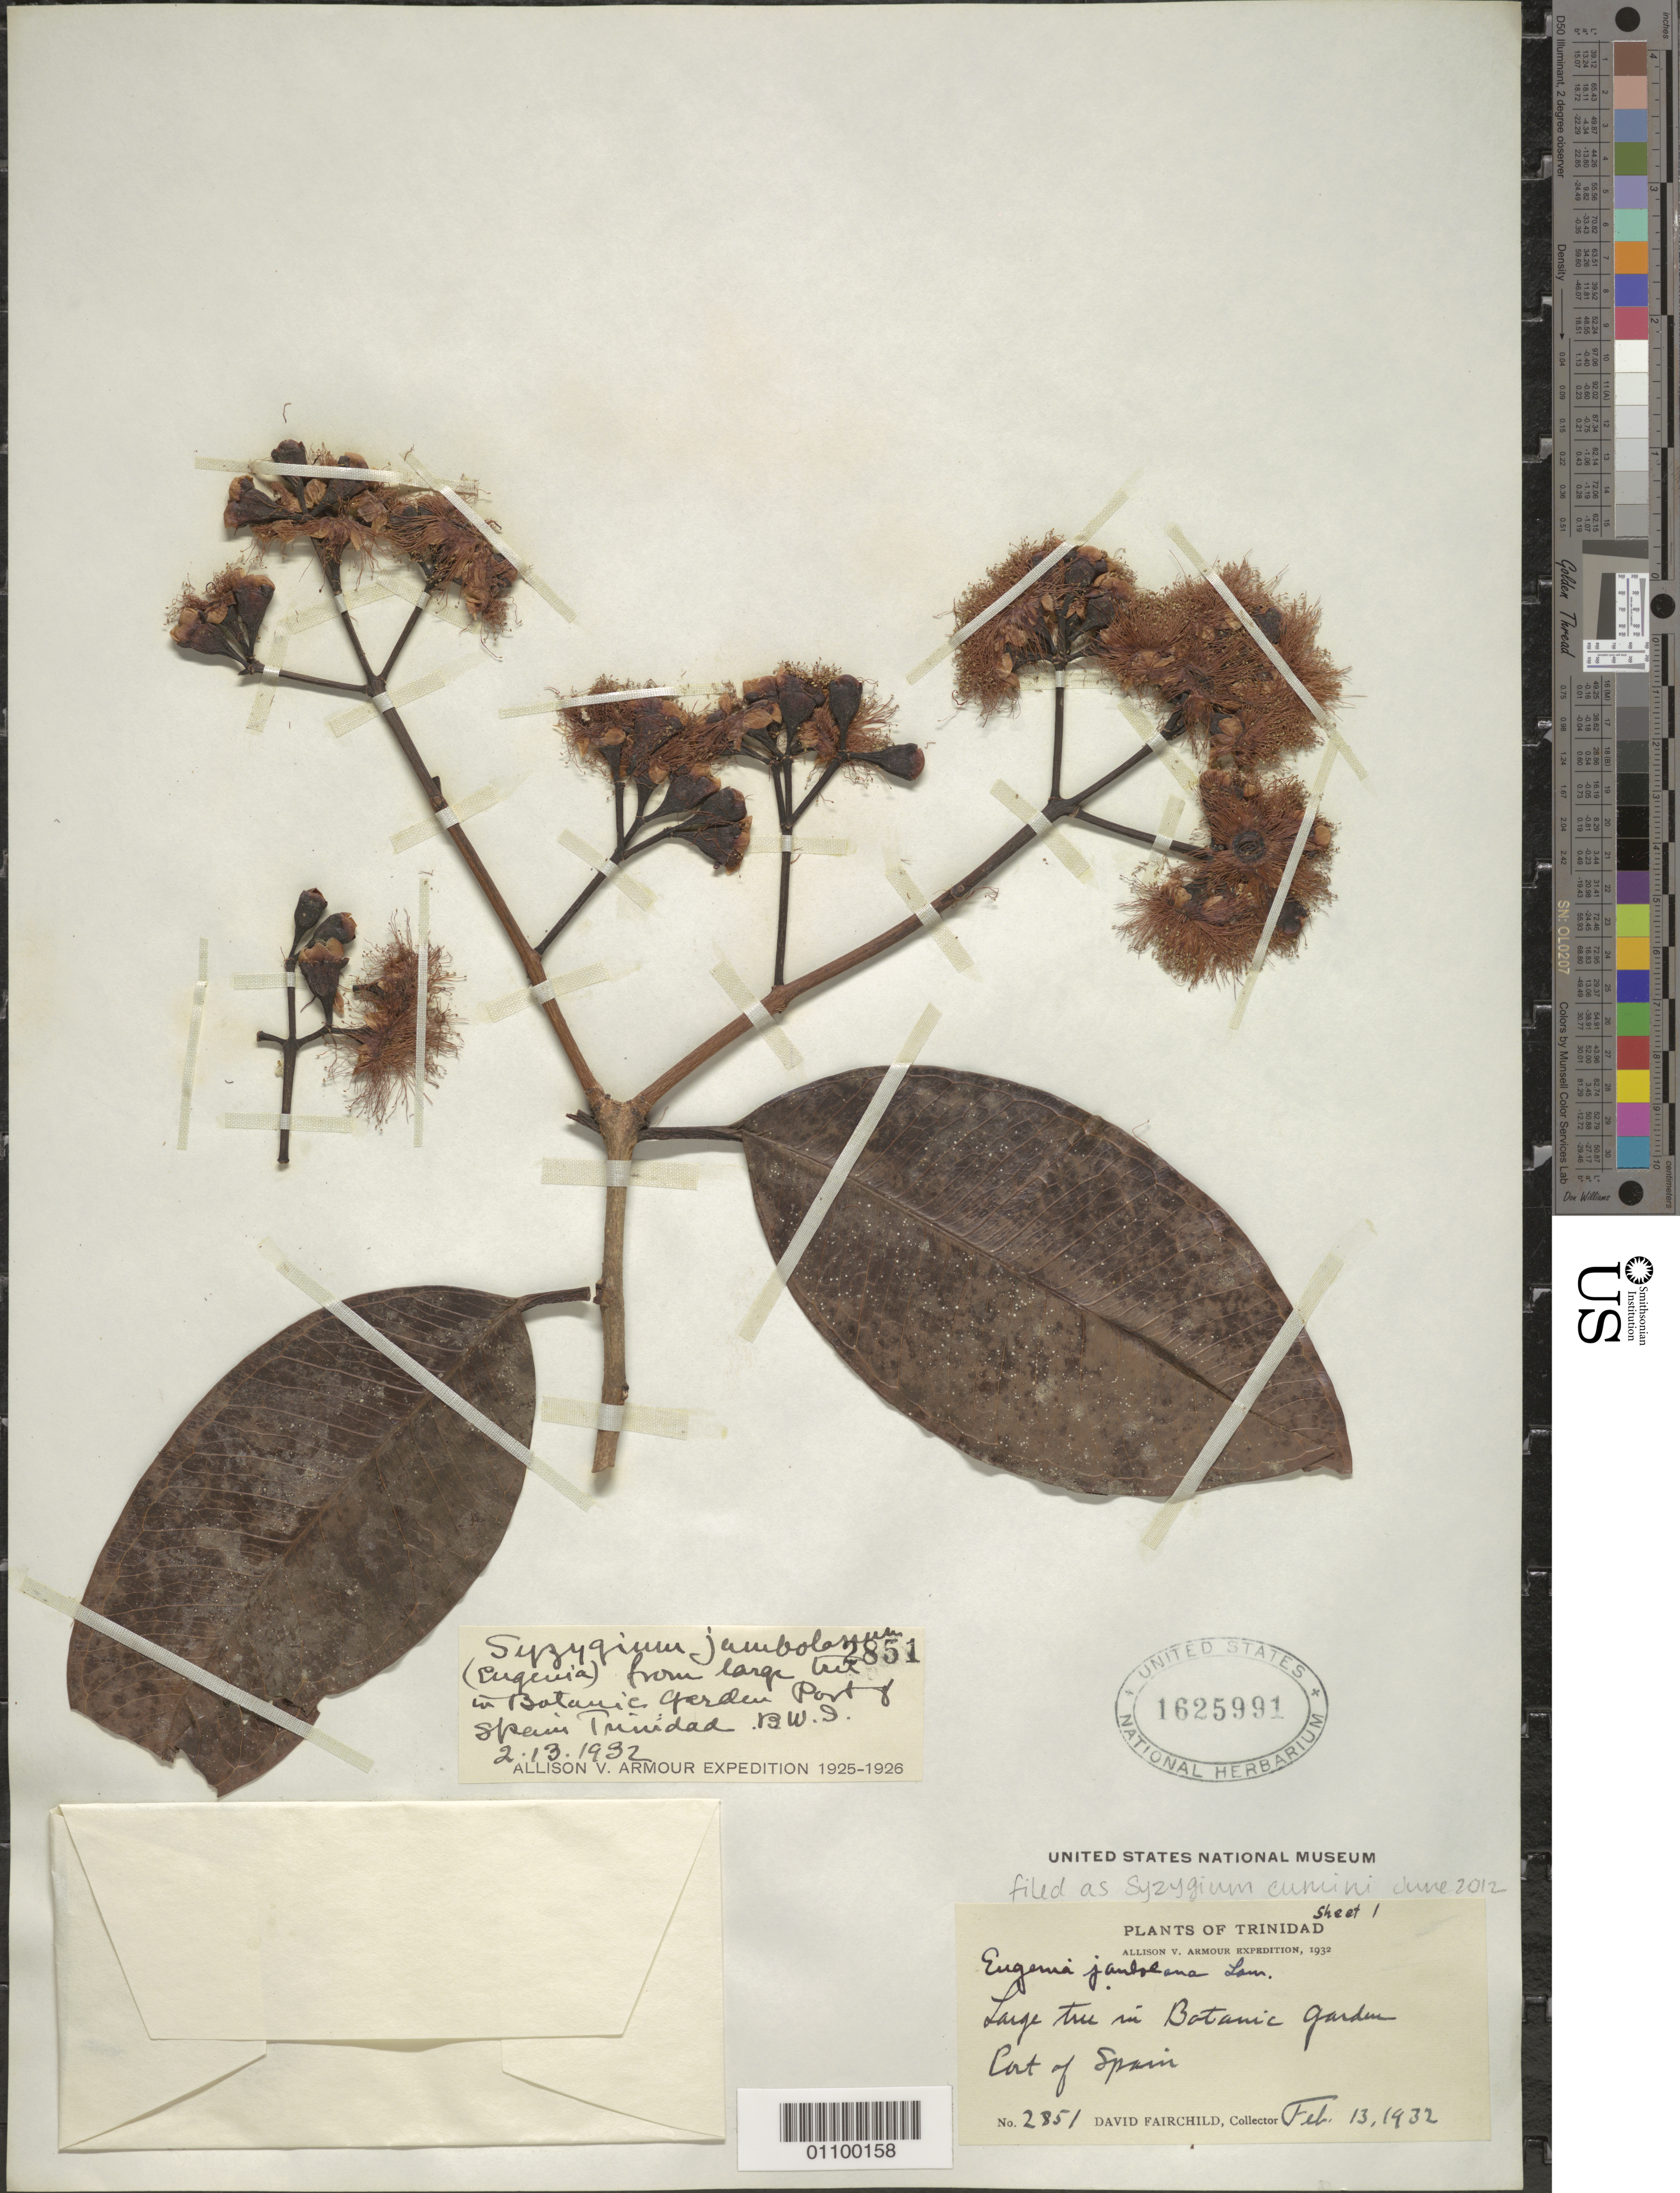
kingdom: Plantae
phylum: Tracheophyta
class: Magnoliopsida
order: Myrtales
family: Myrtaceae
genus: Syzygium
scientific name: Syzygium grande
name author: (Wight) Walp.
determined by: Strong, Mark T., (BOT), Smithsonian Institution - National Museum of Natural History (UNITED STATES)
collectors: D. Fairchild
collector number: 2851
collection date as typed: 13 Feb 1932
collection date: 1932-02-13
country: Trinidad and Tobago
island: Trinidad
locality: Port of Spain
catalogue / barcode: US 1925991